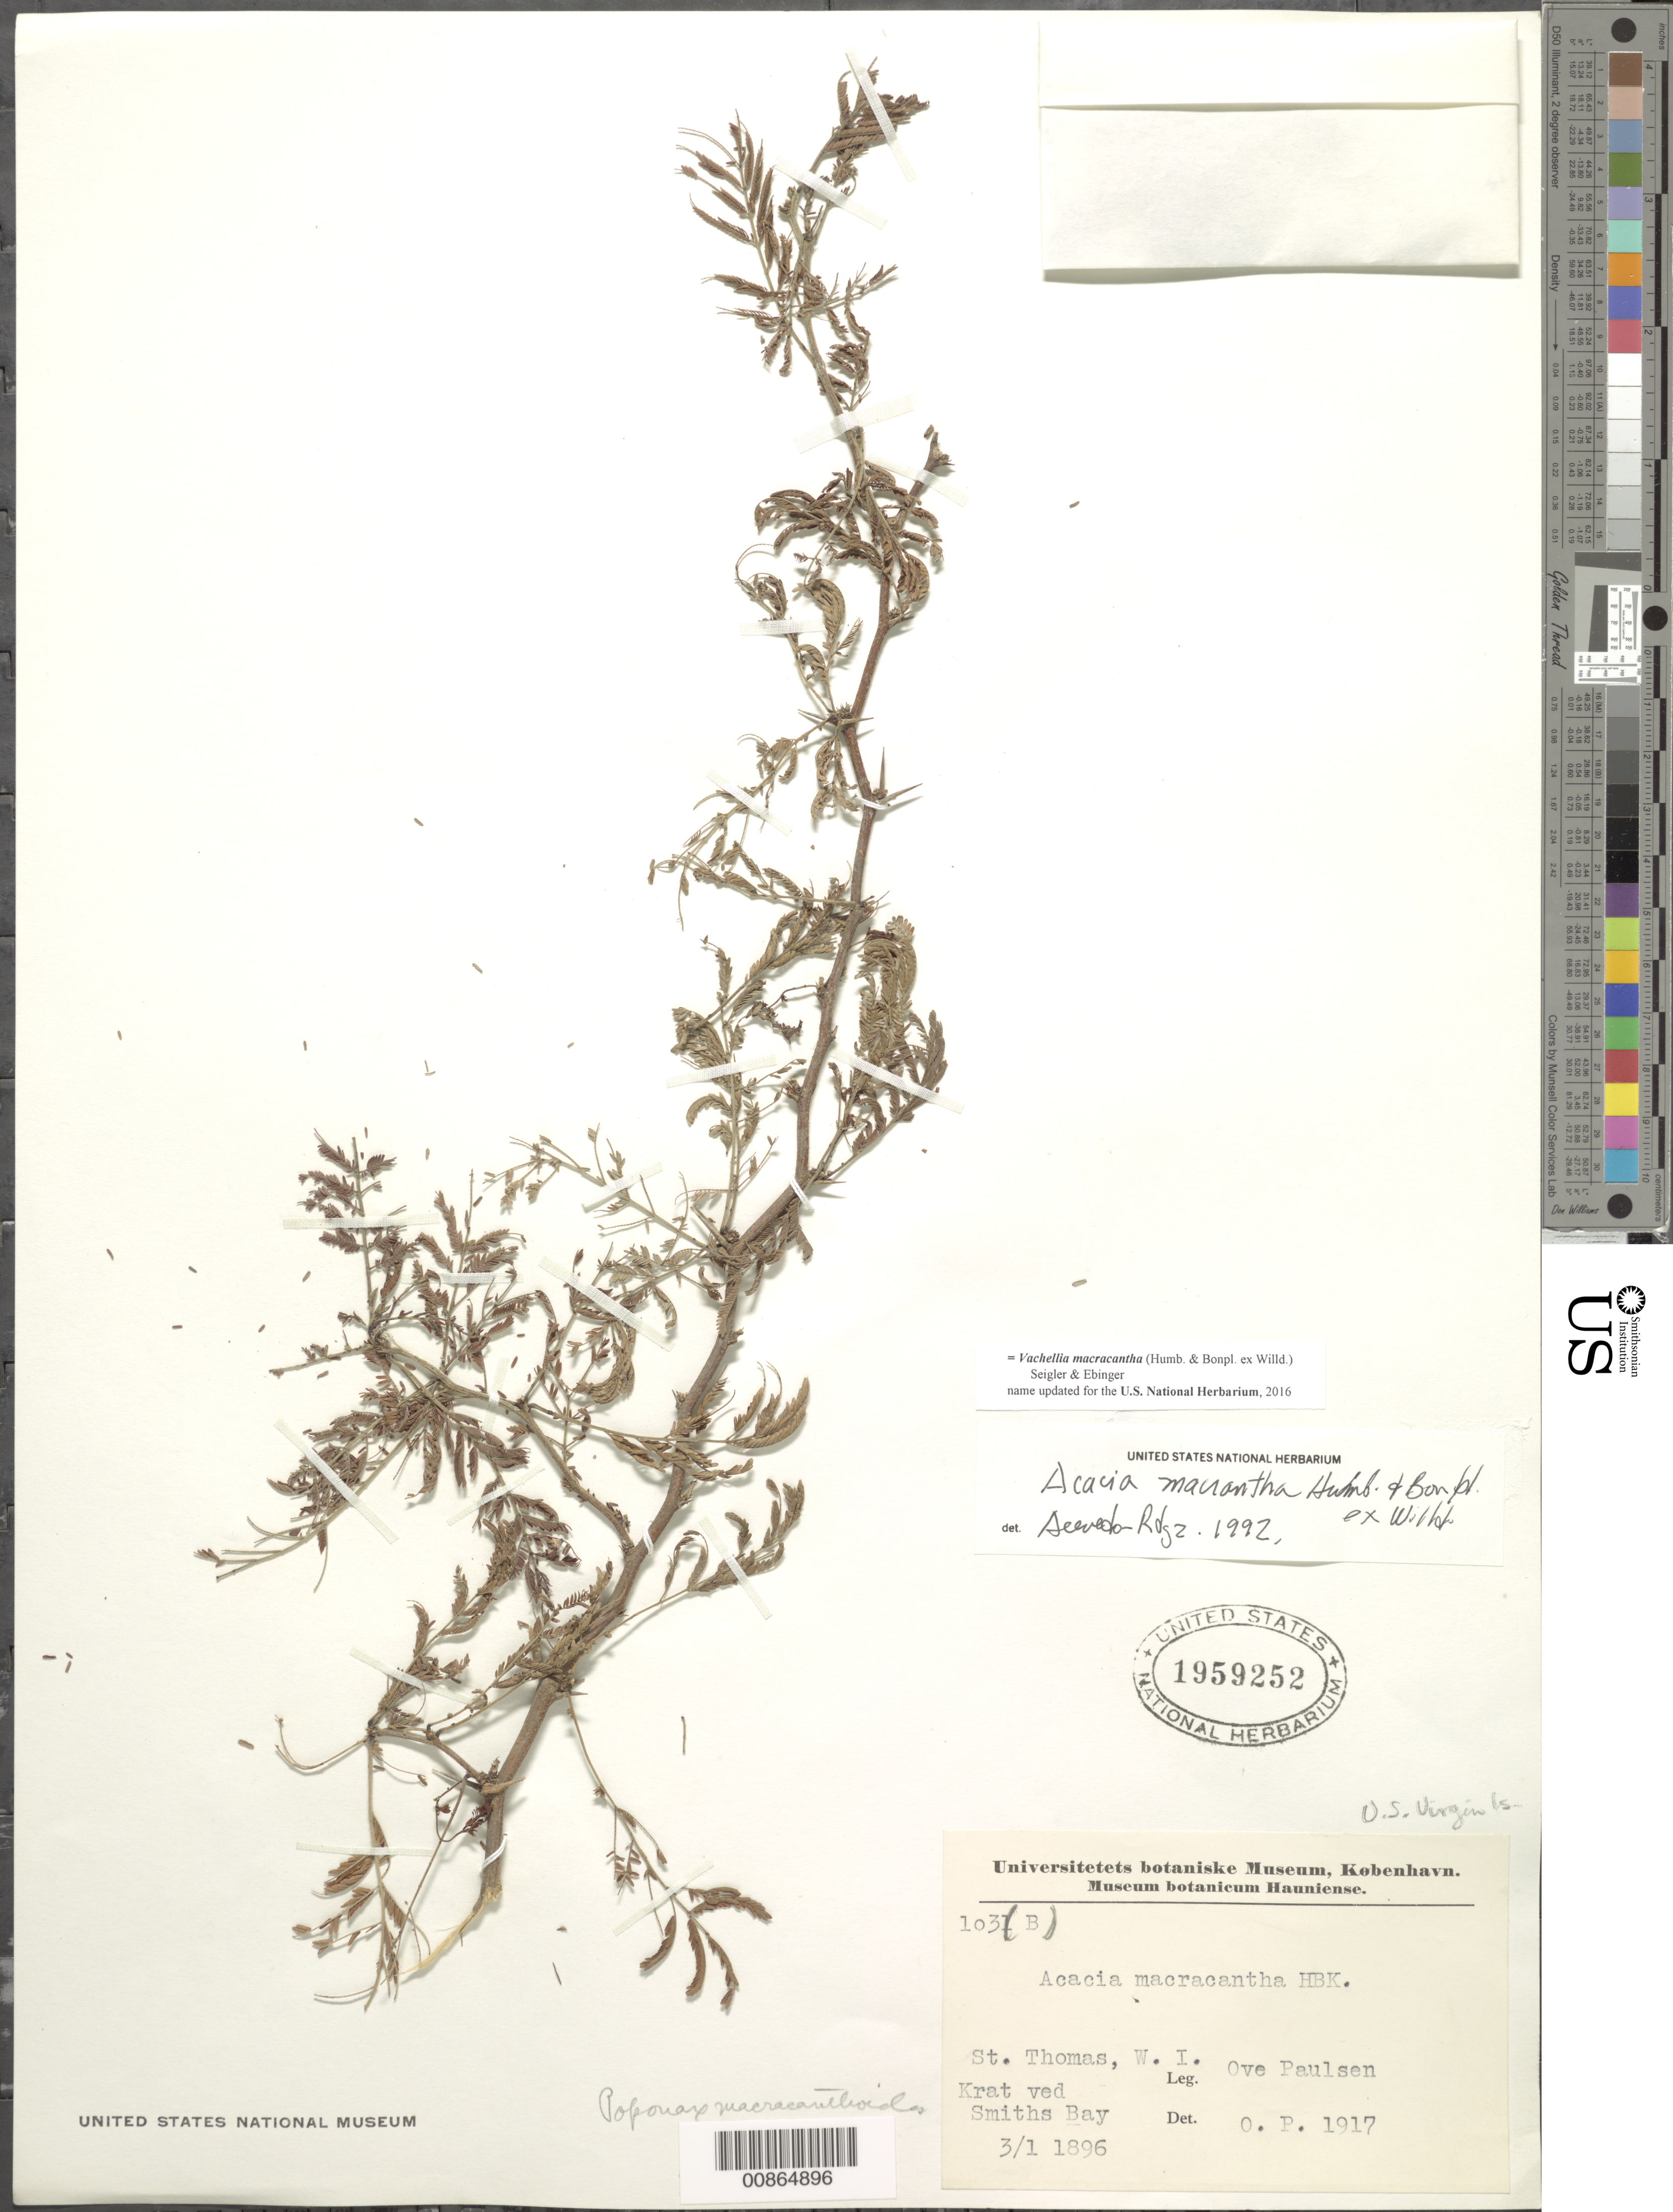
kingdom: Plantae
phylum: Tracheophyta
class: Magnoliopsida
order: Fabales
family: Fabaceae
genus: Vachellia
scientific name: Vachellia macracantha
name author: (Humb. & Bonpl. ex Willd.) Seigler & Ebinger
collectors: O. Paulsen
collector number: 1031(B)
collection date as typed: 03 Jan 1896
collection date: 1896-01-03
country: U.S. Virgin Islands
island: St. Thomas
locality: Krat ved Smiths Bay.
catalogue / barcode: US 1959252